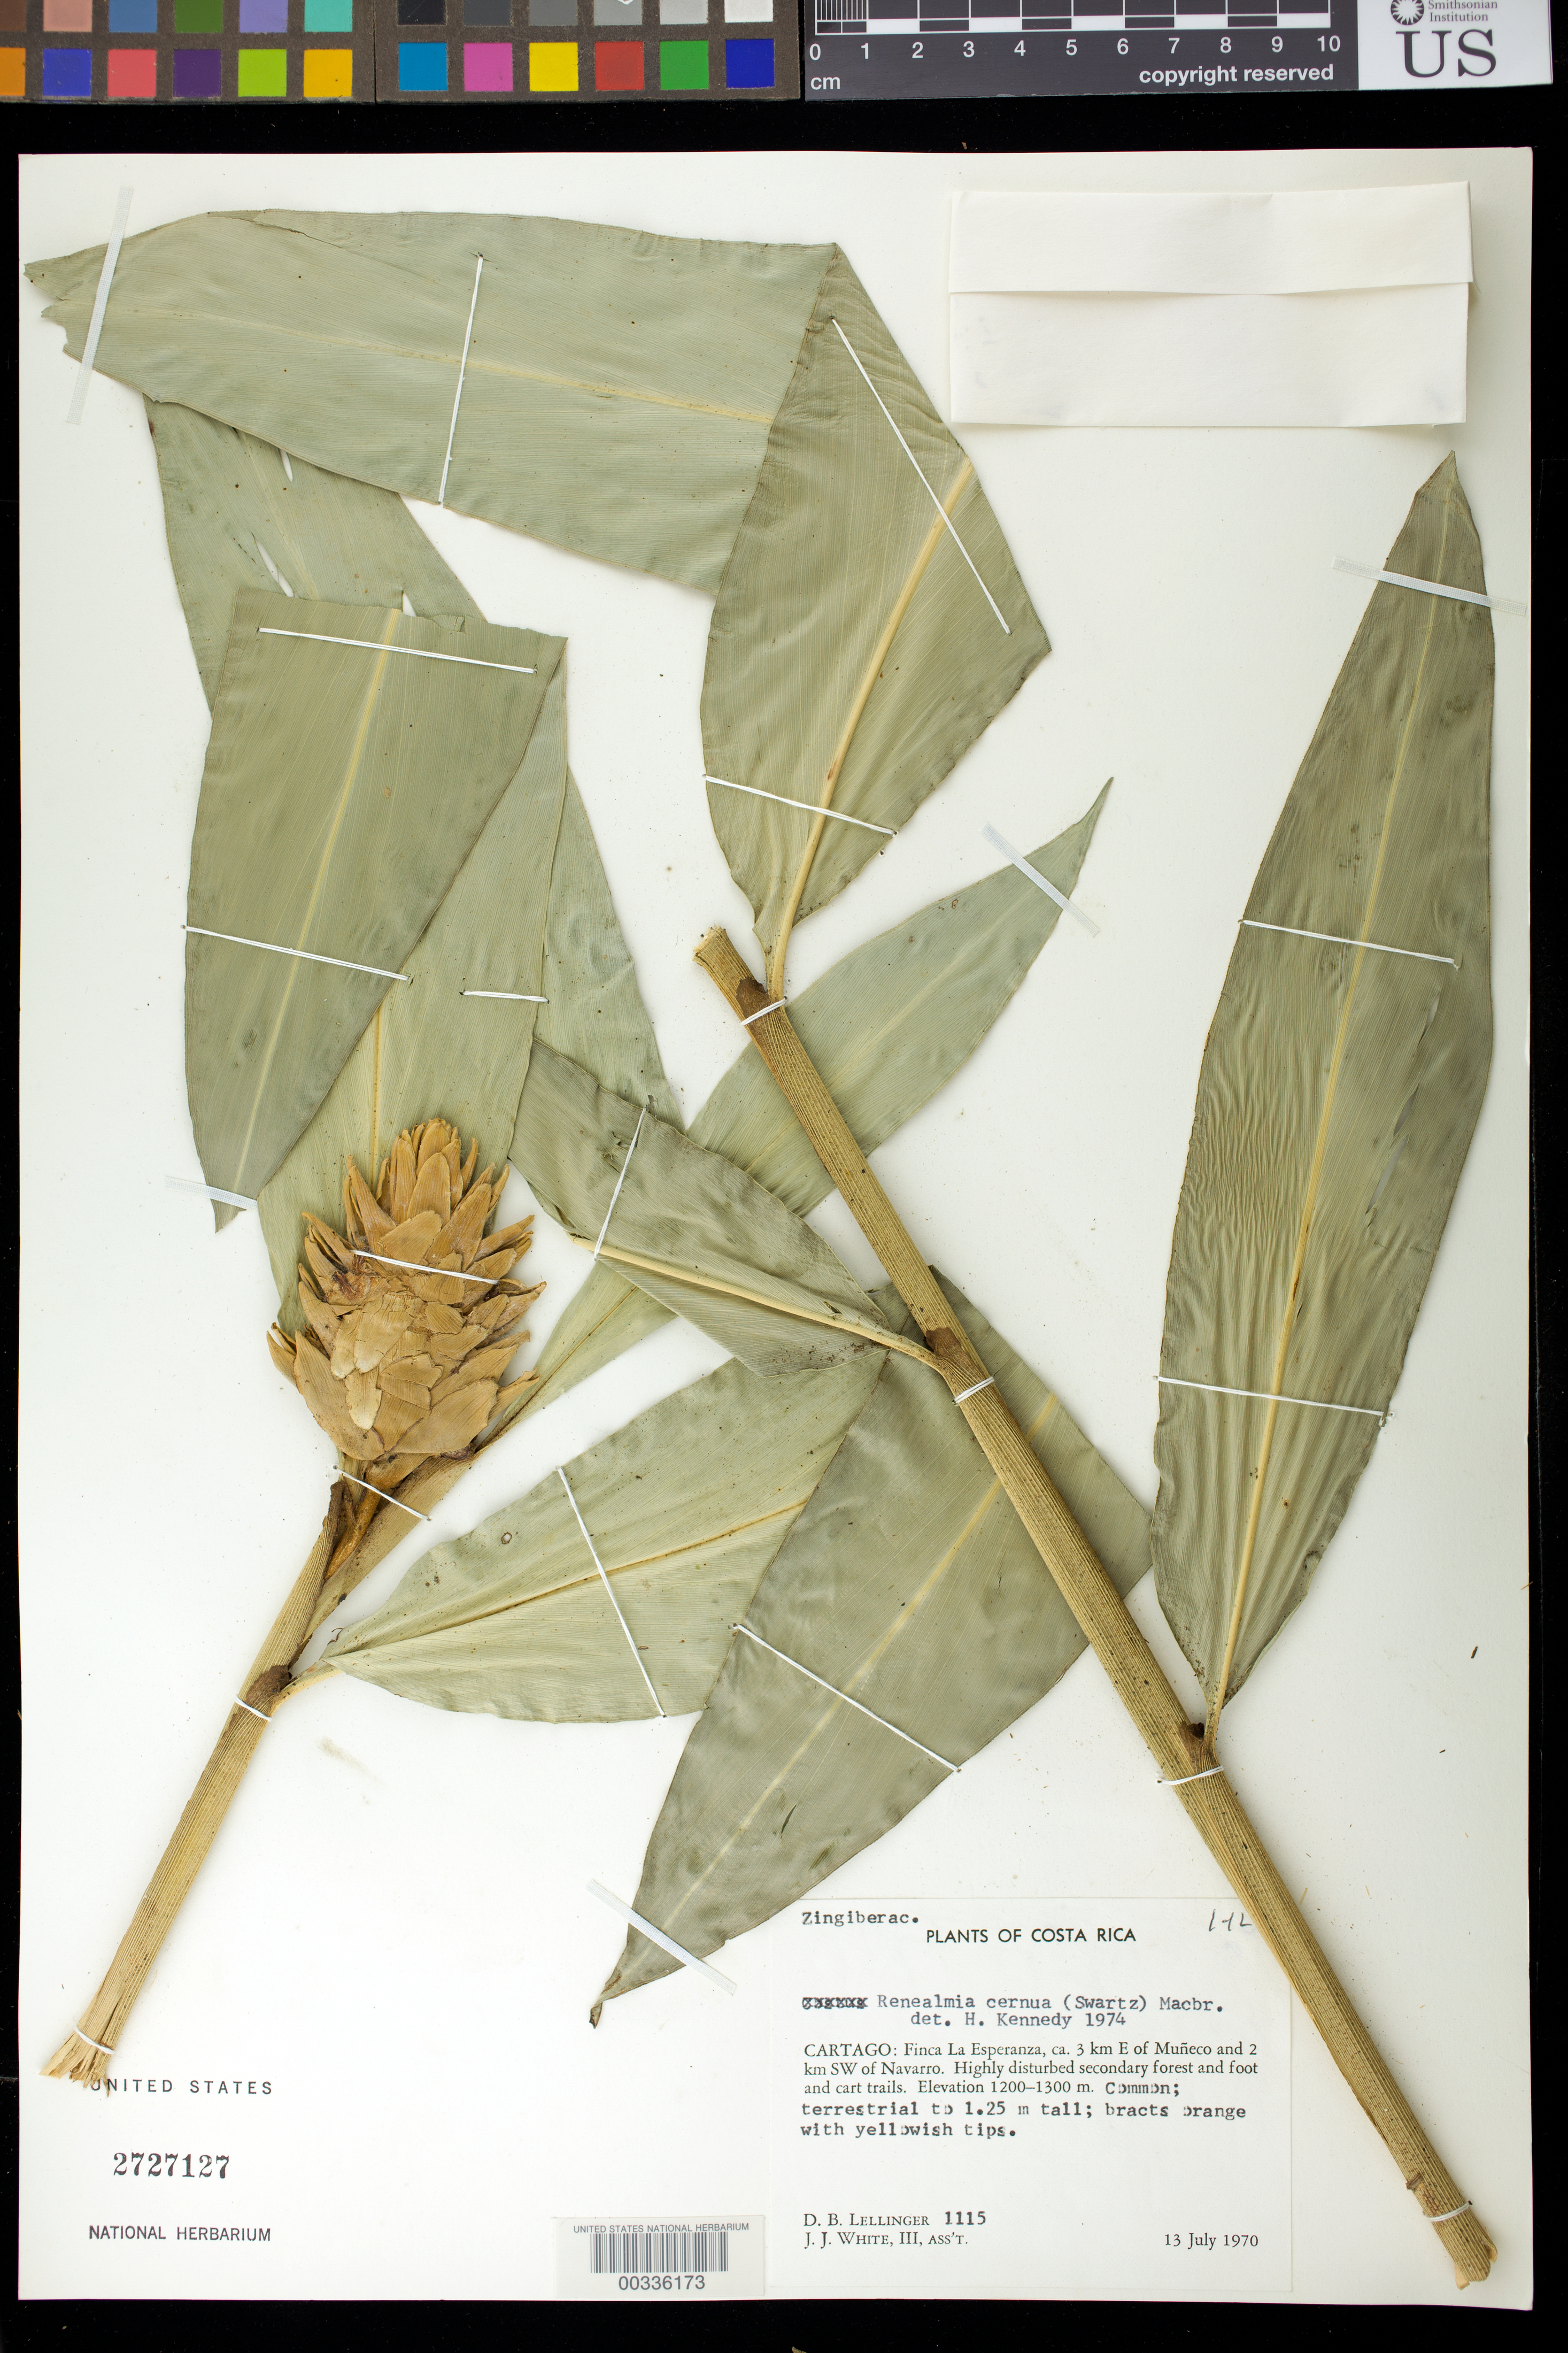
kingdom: Plantae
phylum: Tracheophyta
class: Liliopsida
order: Zingiberales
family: Zingiberaceae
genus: Renealmia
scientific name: Renealmia cernua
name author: (Sw. ex Roem. & Schult.) J.F. Macbr.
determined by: Kennedy, Helen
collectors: D. B. Lellinger & J. J. White III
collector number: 1115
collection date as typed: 13 Jul 1970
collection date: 1970-07-13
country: Costa Rica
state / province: Cartago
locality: Finca La Esperanza, ca 3 km E of Muneco and 2 km SW of Navarro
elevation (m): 1200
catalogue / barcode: US 2727127